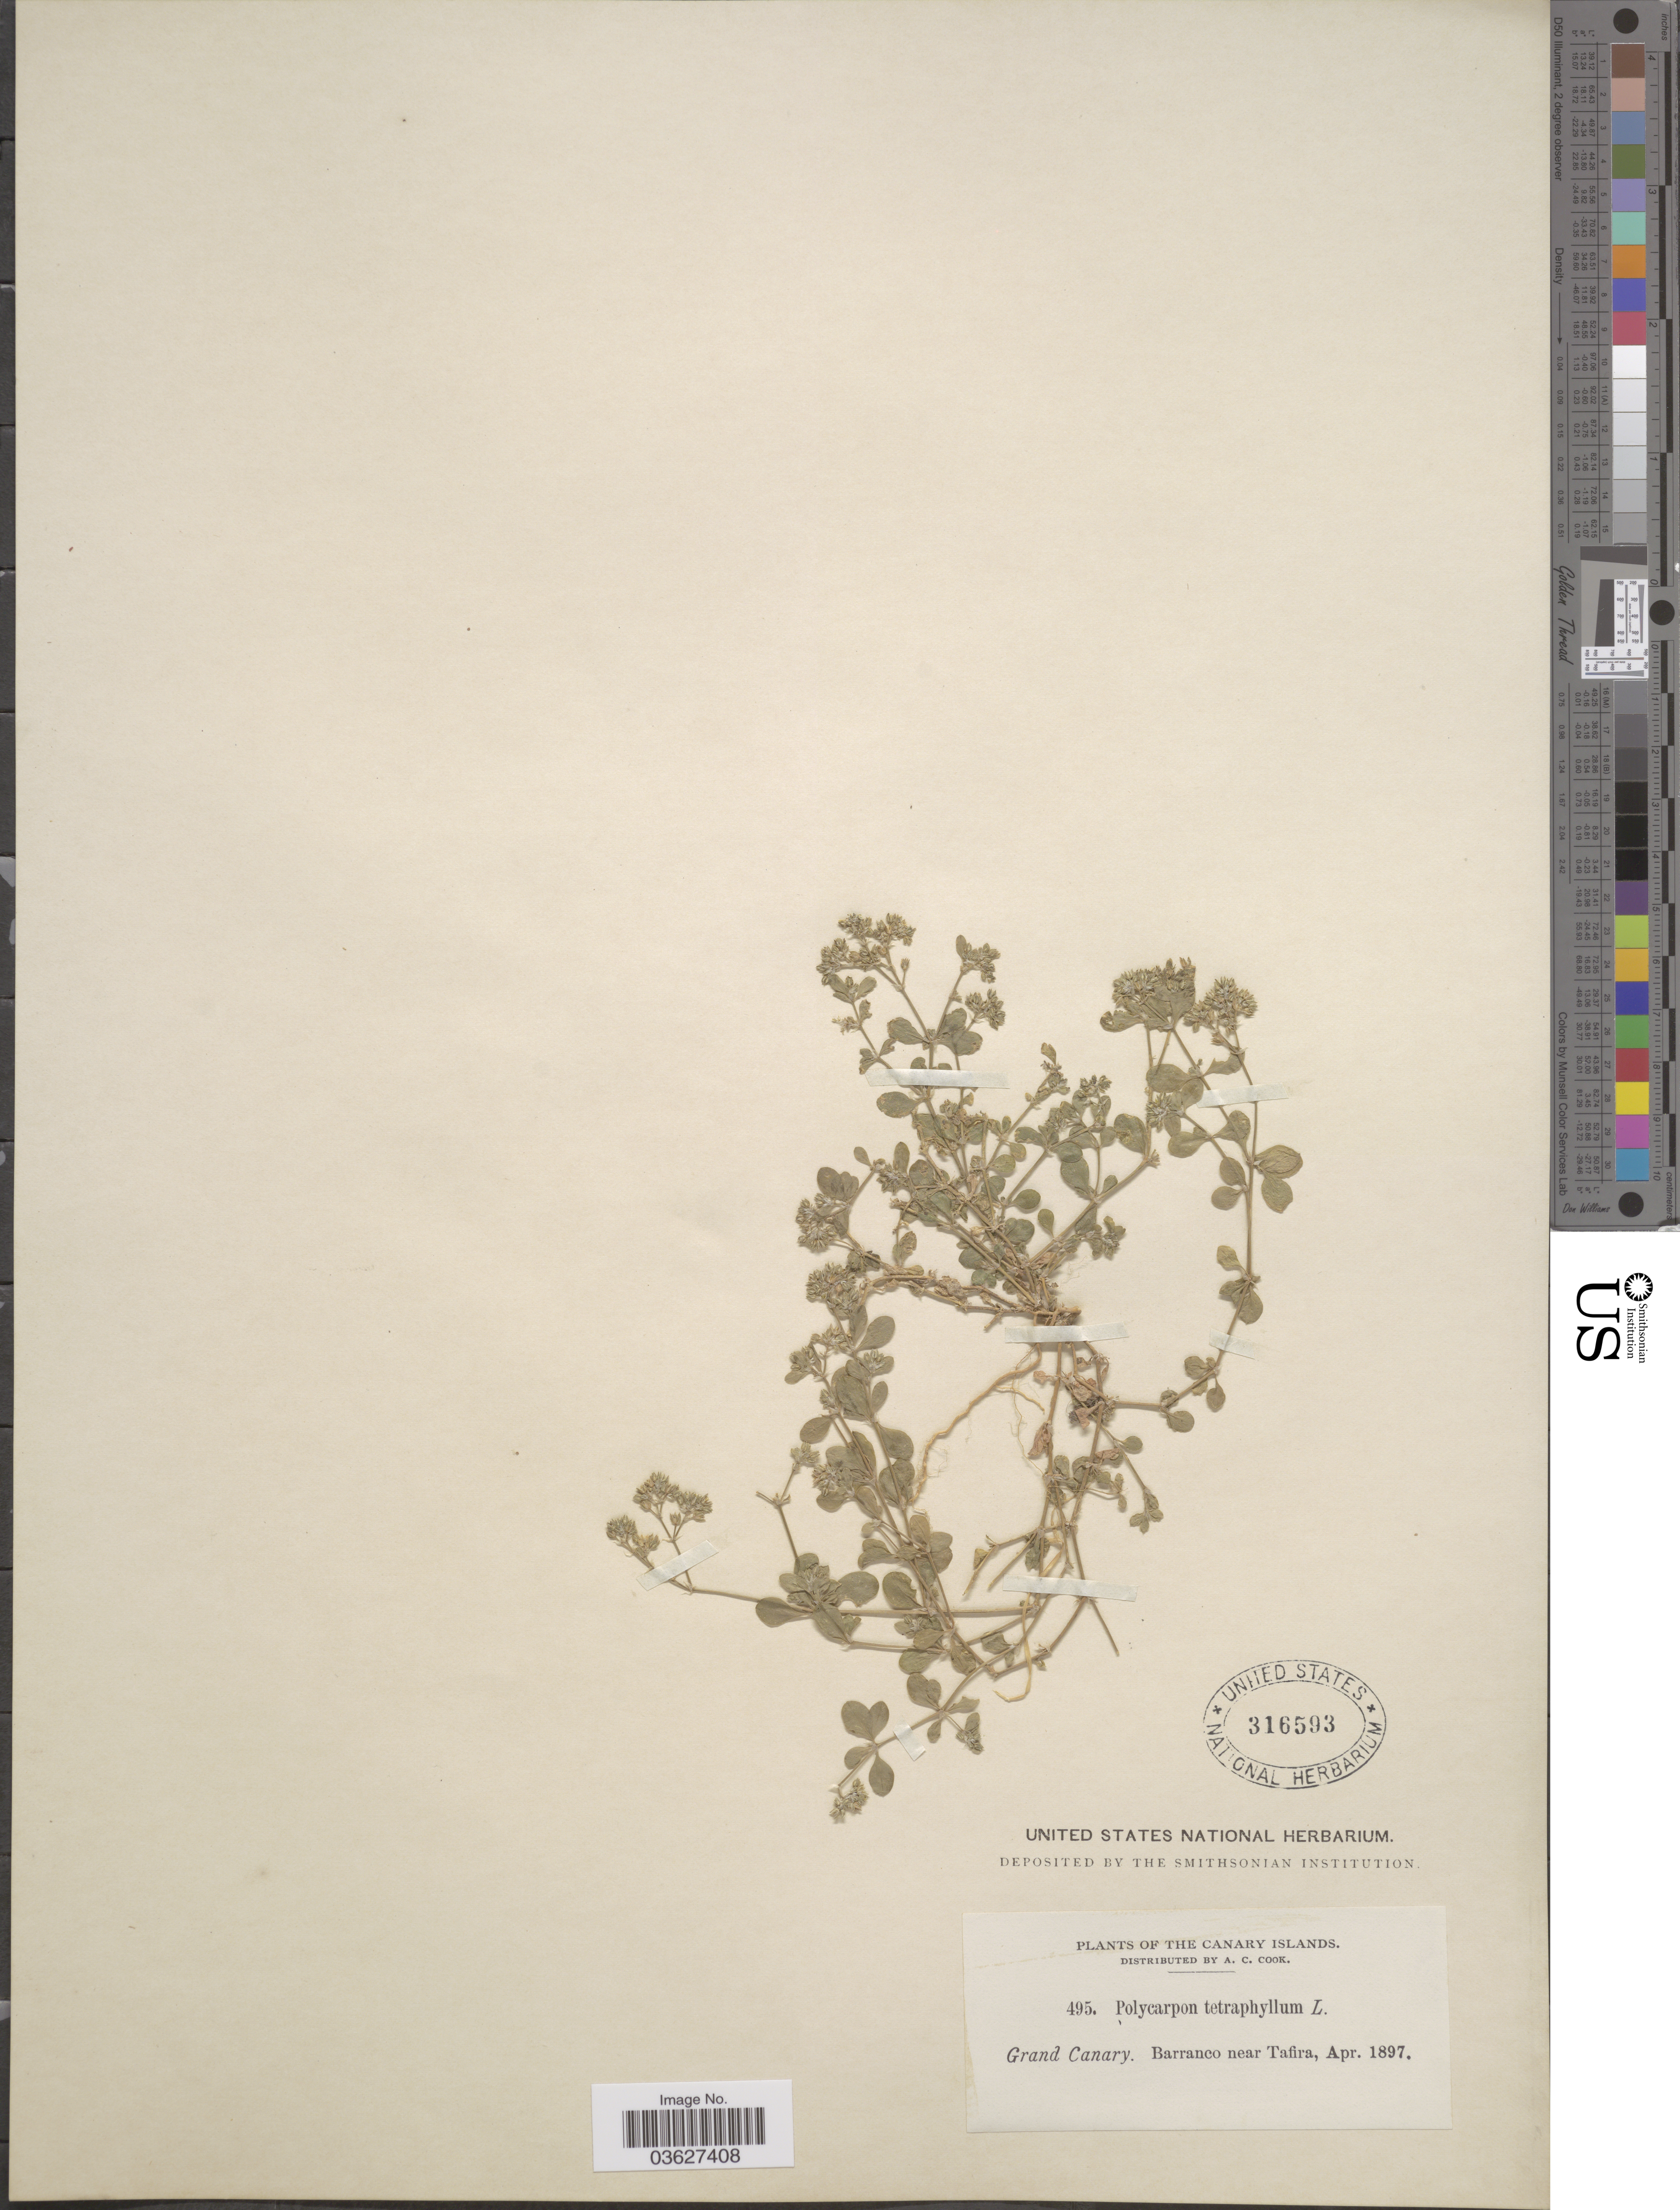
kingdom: Plantae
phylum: Tracheophyta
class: Magnoliopsida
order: Caryophyllales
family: Caryophyllaceae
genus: Polycarpon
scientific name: Polycarpon tetraphyllum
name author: (L.) L.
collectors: A. Cook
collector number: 495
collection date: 1897-04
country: Spain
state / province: Canarias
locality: The Canary Islands. Grand Canary. Barranco near Tafira.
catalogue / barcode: US 316593